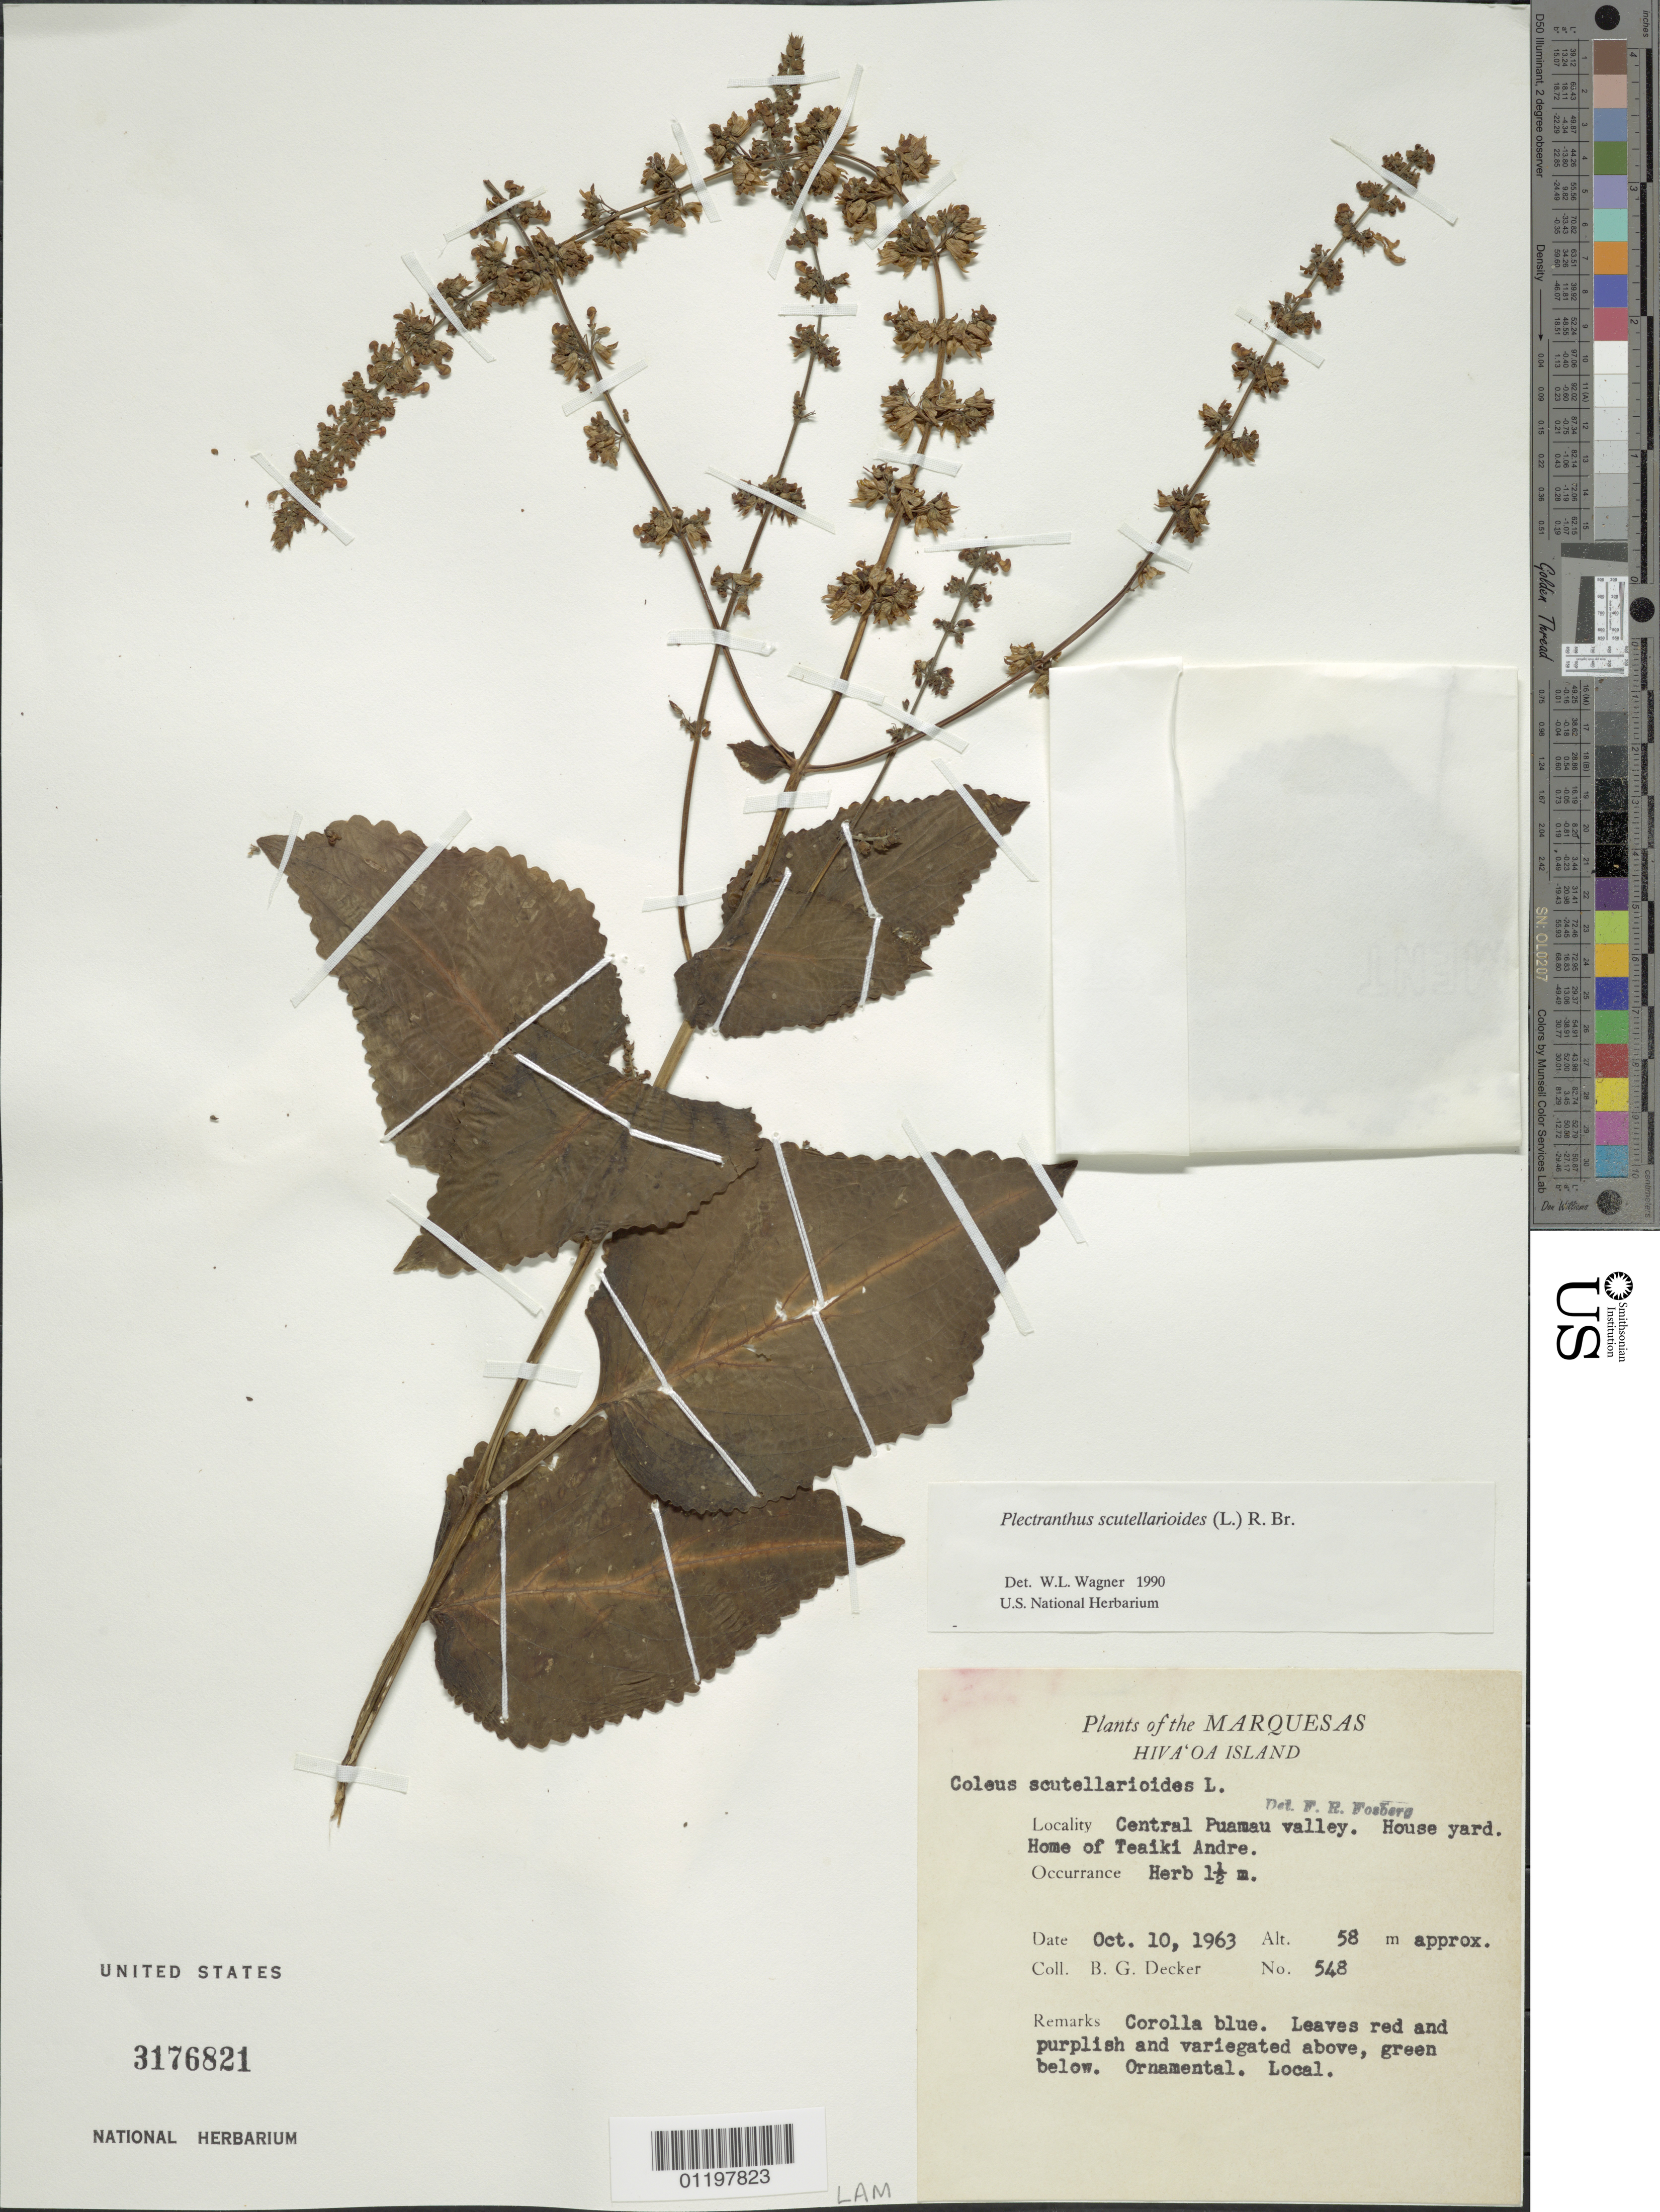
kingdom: Plantae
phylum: Tracheophyta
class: Magnoliopsida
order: Lamiales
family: Lamiaceae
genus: Coleus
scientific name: Coleus scutellarioides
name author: (L.) Benth.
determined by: Wagner, W. L., (BOT), Smithsonian Institution - National Museum of Natural History (UNITED STATES)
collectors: B. G. Decker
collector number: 548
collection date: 1963-10-10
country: French Polynesia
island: Hiva Oa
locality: central Puamau Valley, house yard, home of Teaiki Andre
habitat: Ornamental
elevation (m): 58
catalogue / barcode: US 3176821